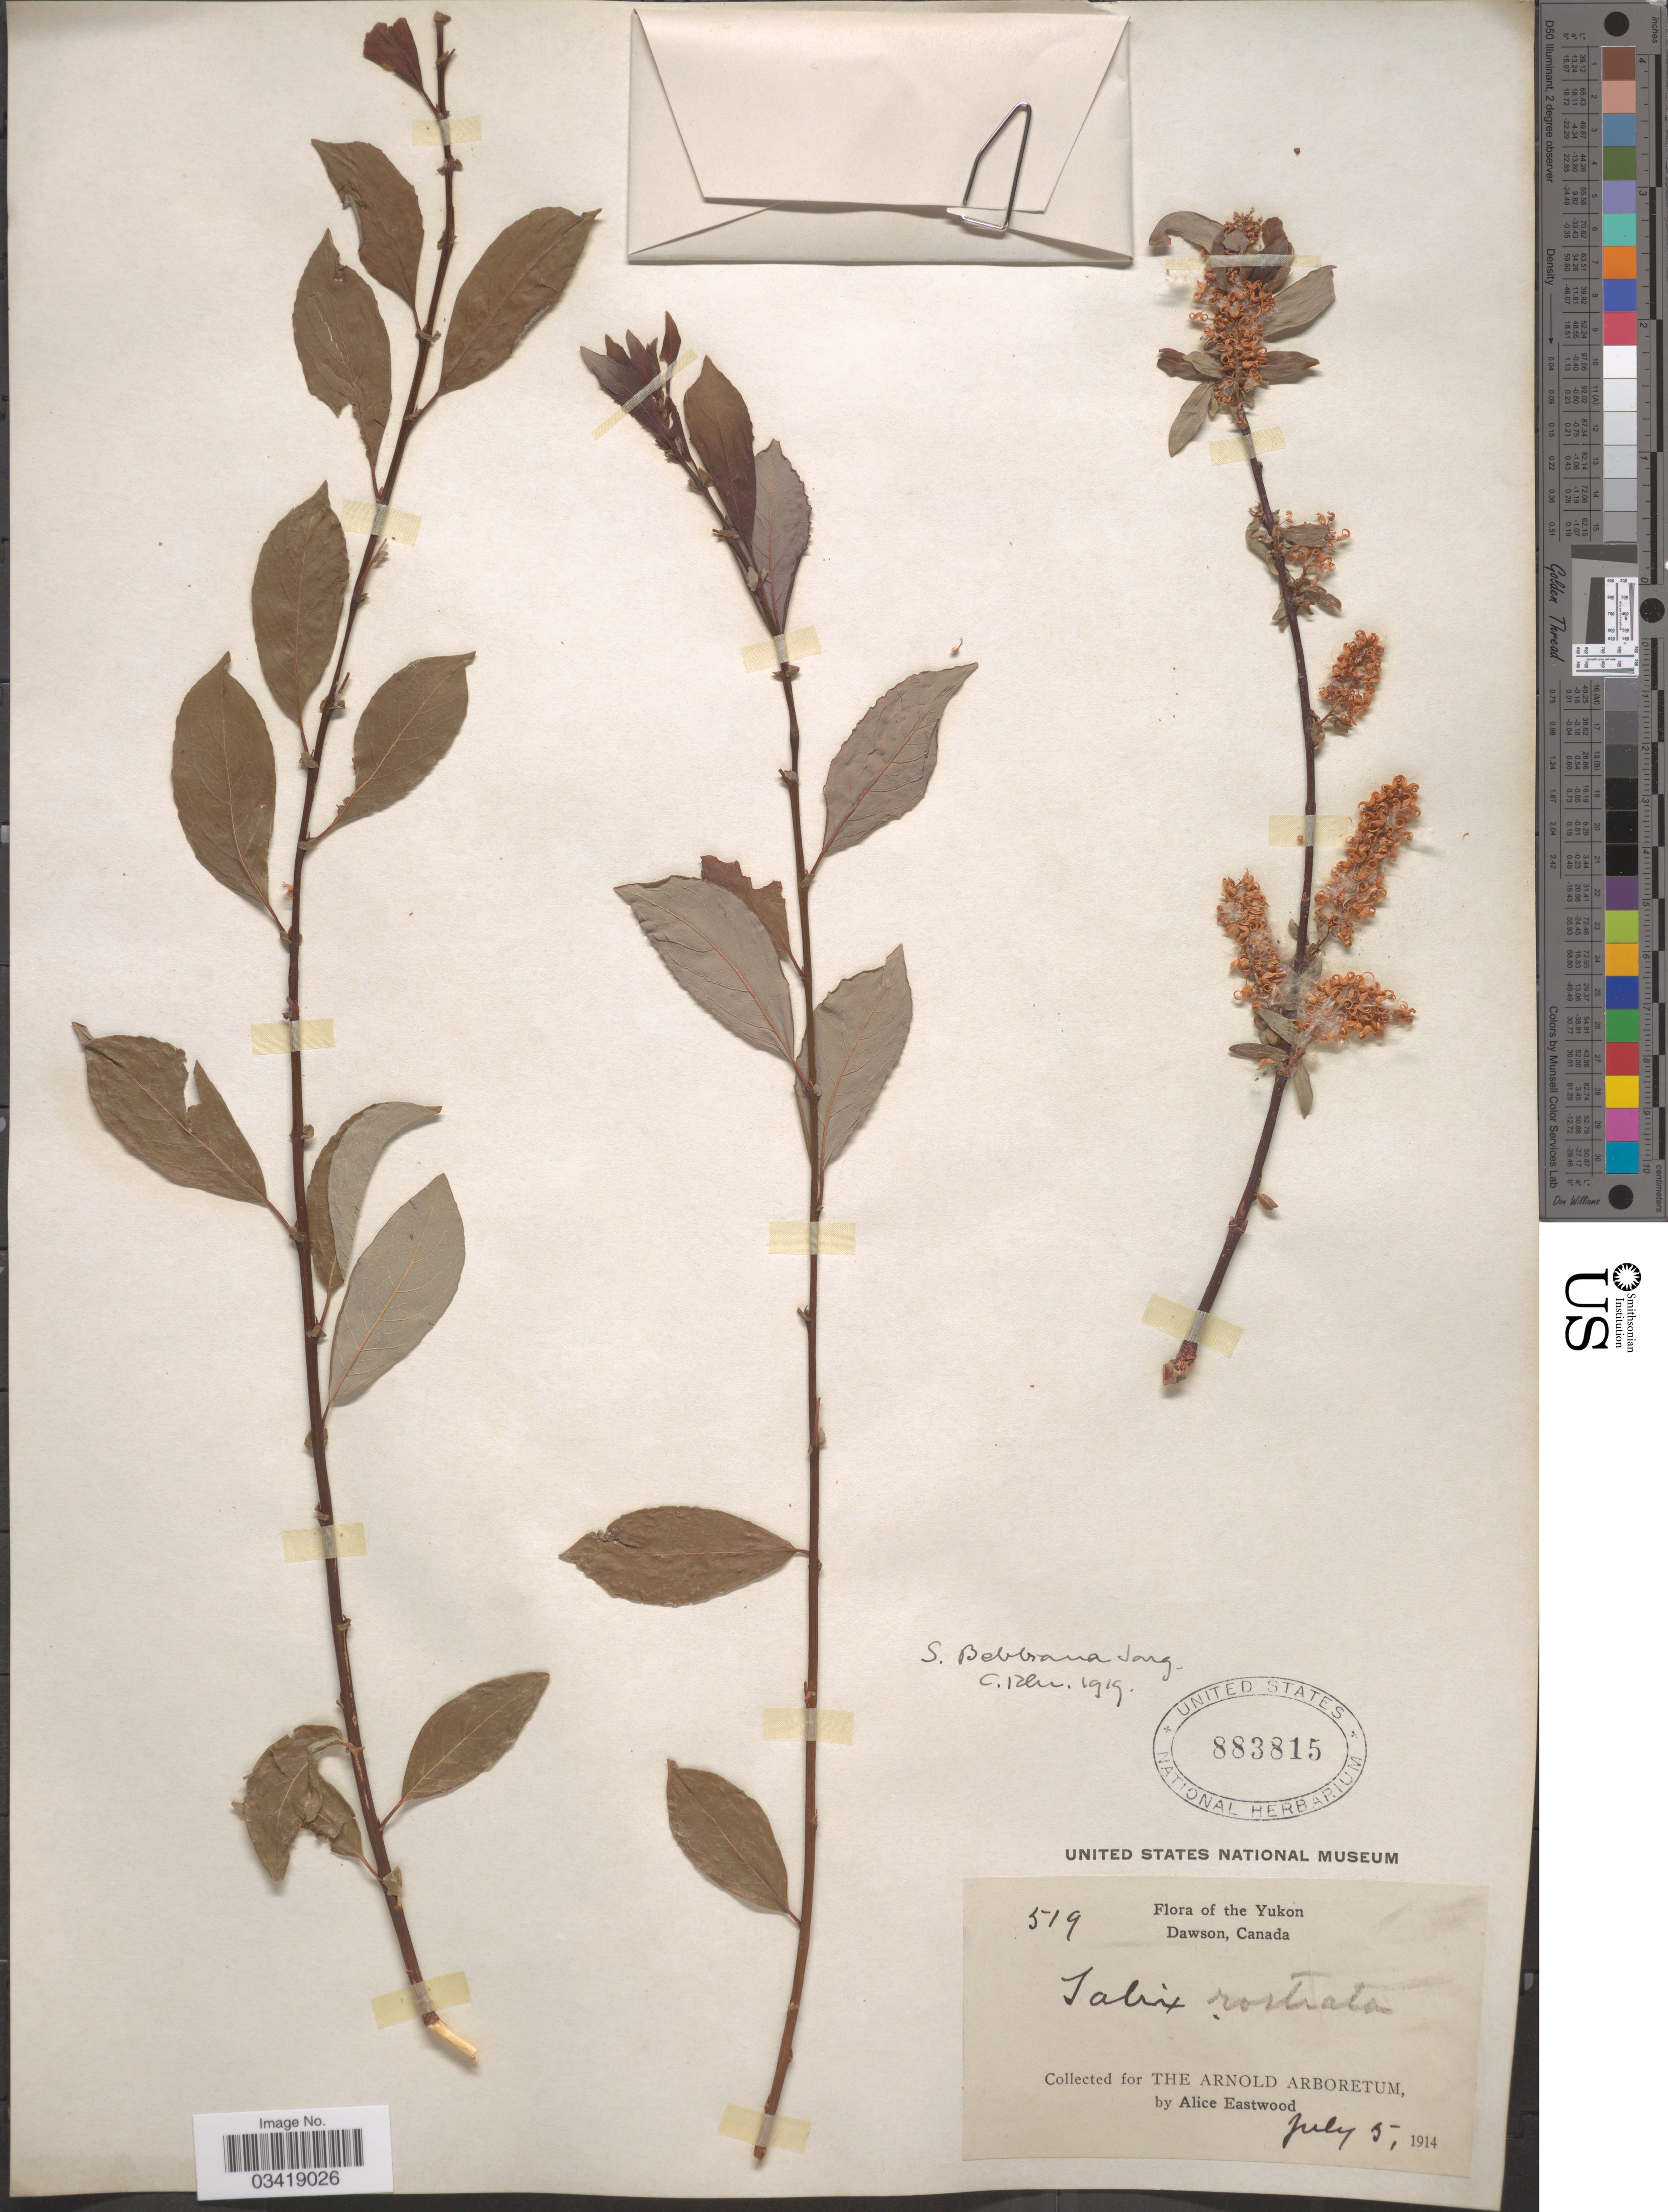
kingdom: Plantae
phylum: Tracheophyta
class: Magnoliopsida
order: Malpighiales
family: Salicaceae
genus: Salix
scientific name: Salix bebbiana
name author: Sarg.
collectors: A. Eastwood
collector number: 519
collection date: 1914-07-05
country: Canada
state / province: Yukon Territory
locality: Yukon. Dawson.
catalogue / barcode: US 883815